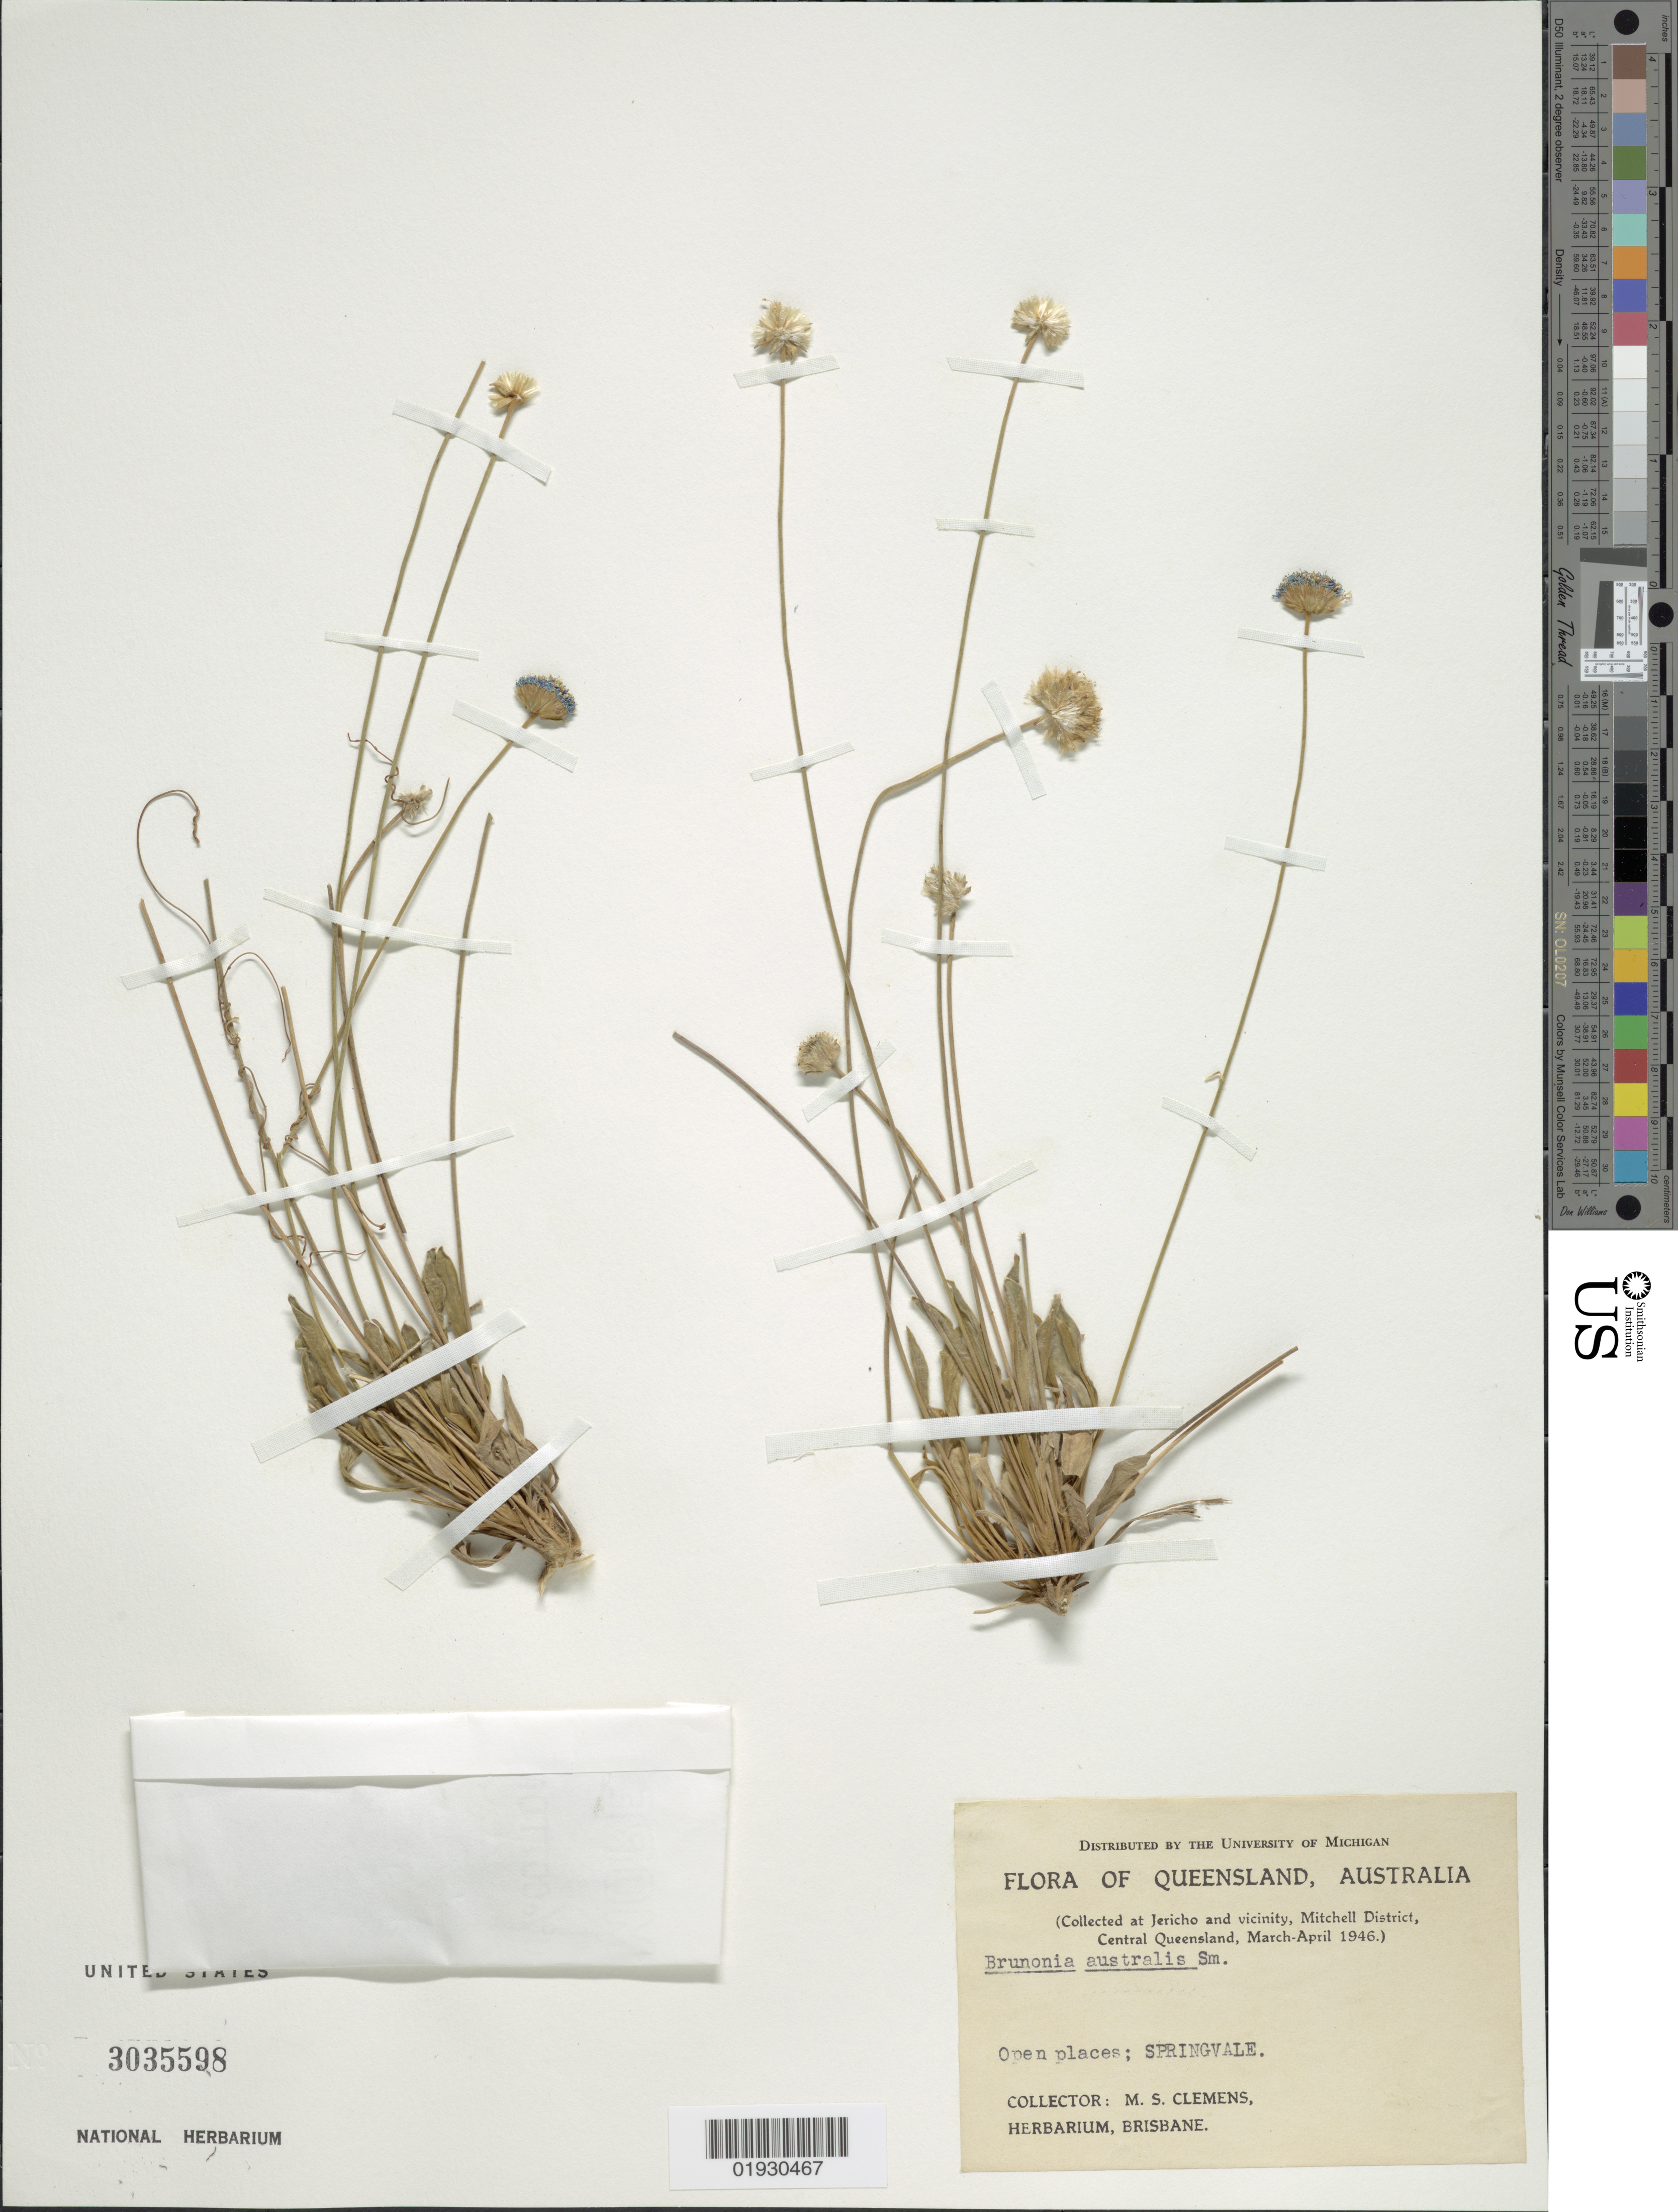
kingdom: Plantae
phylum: Tracheophyta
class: Magnoliopsida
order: Asterales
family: Goodeniaceae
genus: Brunonia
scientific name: Brunonia australis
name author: Sm. ex R. Br.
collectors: M. S. Clemens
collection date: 1946-03/1946-04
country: Australia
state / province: Queensland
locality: At Jericho and vicinity, Mitchell District, Central Queensland. Springvale.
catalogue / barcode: US 3035598